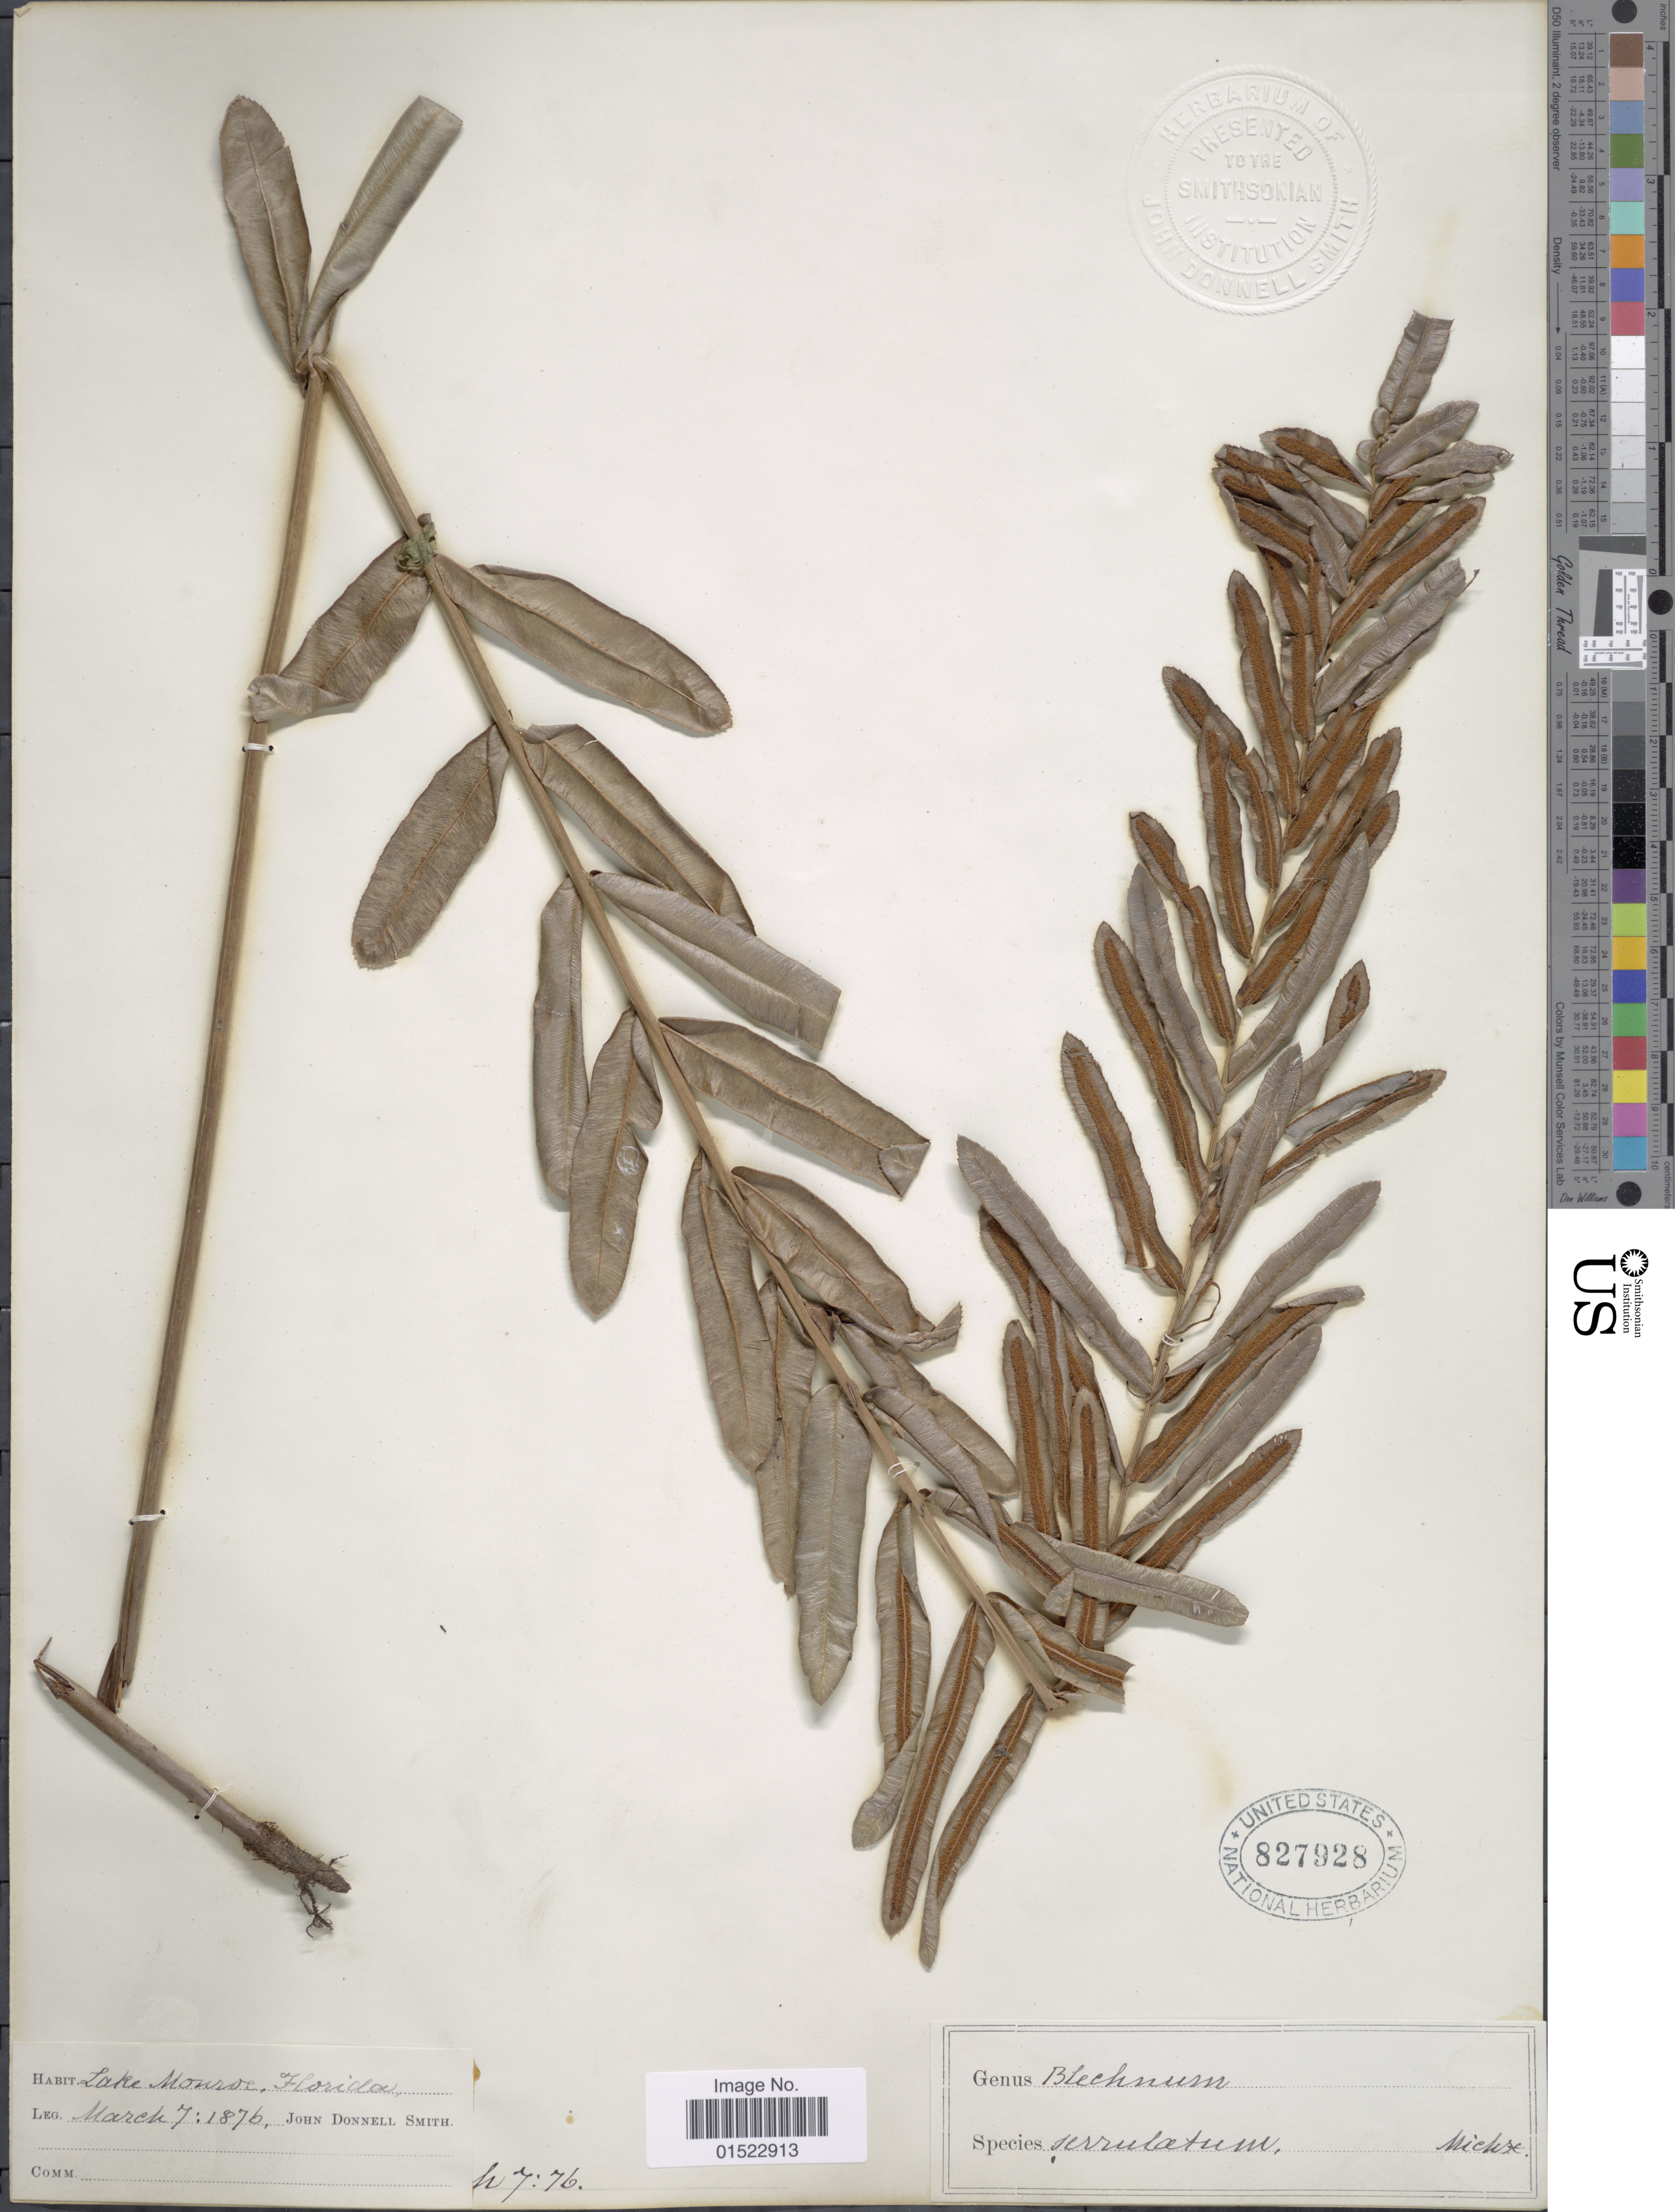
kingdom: Plantae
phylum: Tracheophyta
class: Polypodiopsida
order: Polypodiales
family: Blechnaceae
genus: Telmatoblechnum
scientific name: Telmatoblechnum serrulatum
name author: (Rich.) Perrie et al.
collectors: J. Donnell Smith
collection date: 1876-03-07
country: United States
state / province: Florida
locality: Lake Monroe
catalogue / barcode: US 827928